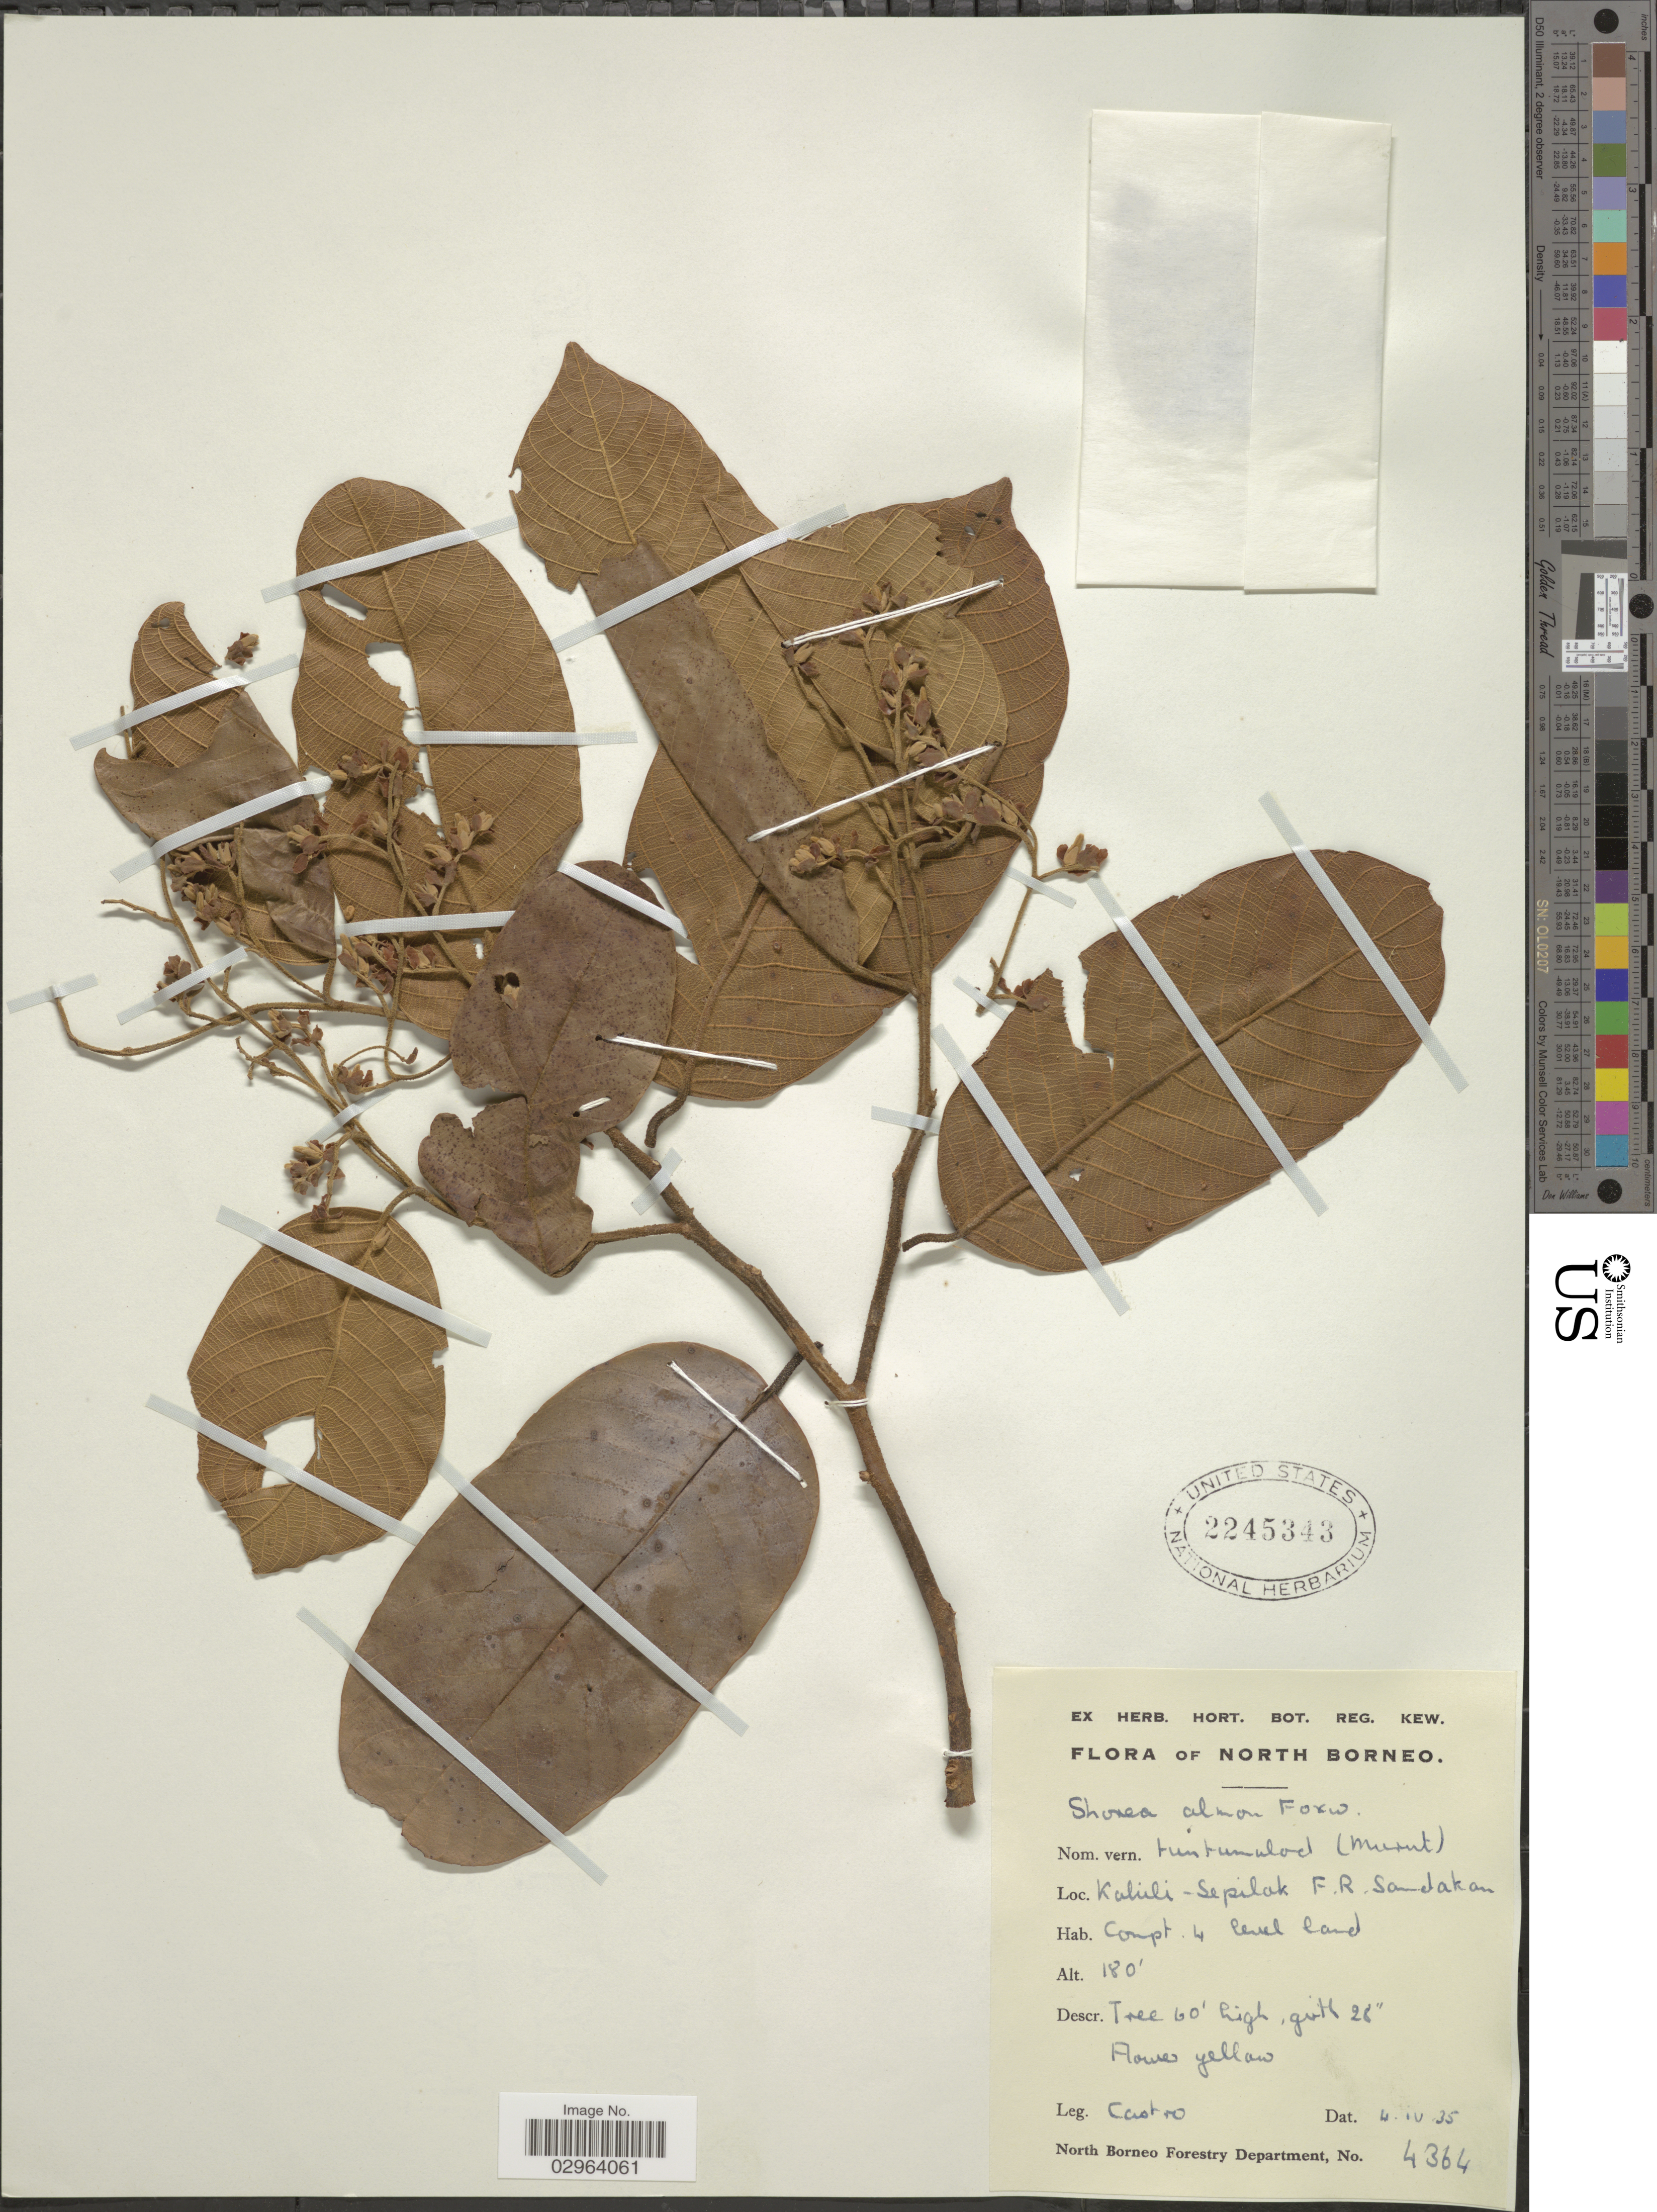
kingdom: Plantae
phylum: Tracheophyta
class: Magnoliopsida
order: Malvales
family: Dipterocarpaceae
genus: Rubroshorea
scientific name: Rubroshorea almon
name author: (Foxw.) P.S. Ashton & J. Heck.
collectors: -. Castro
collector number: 4364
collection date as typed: Transcribed d/m/y: 4/4/35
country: Malaysia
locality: North Borneo. Kakiuli-Sepilak F.R. Sandakan.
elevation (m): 55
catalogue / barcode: US 2245343